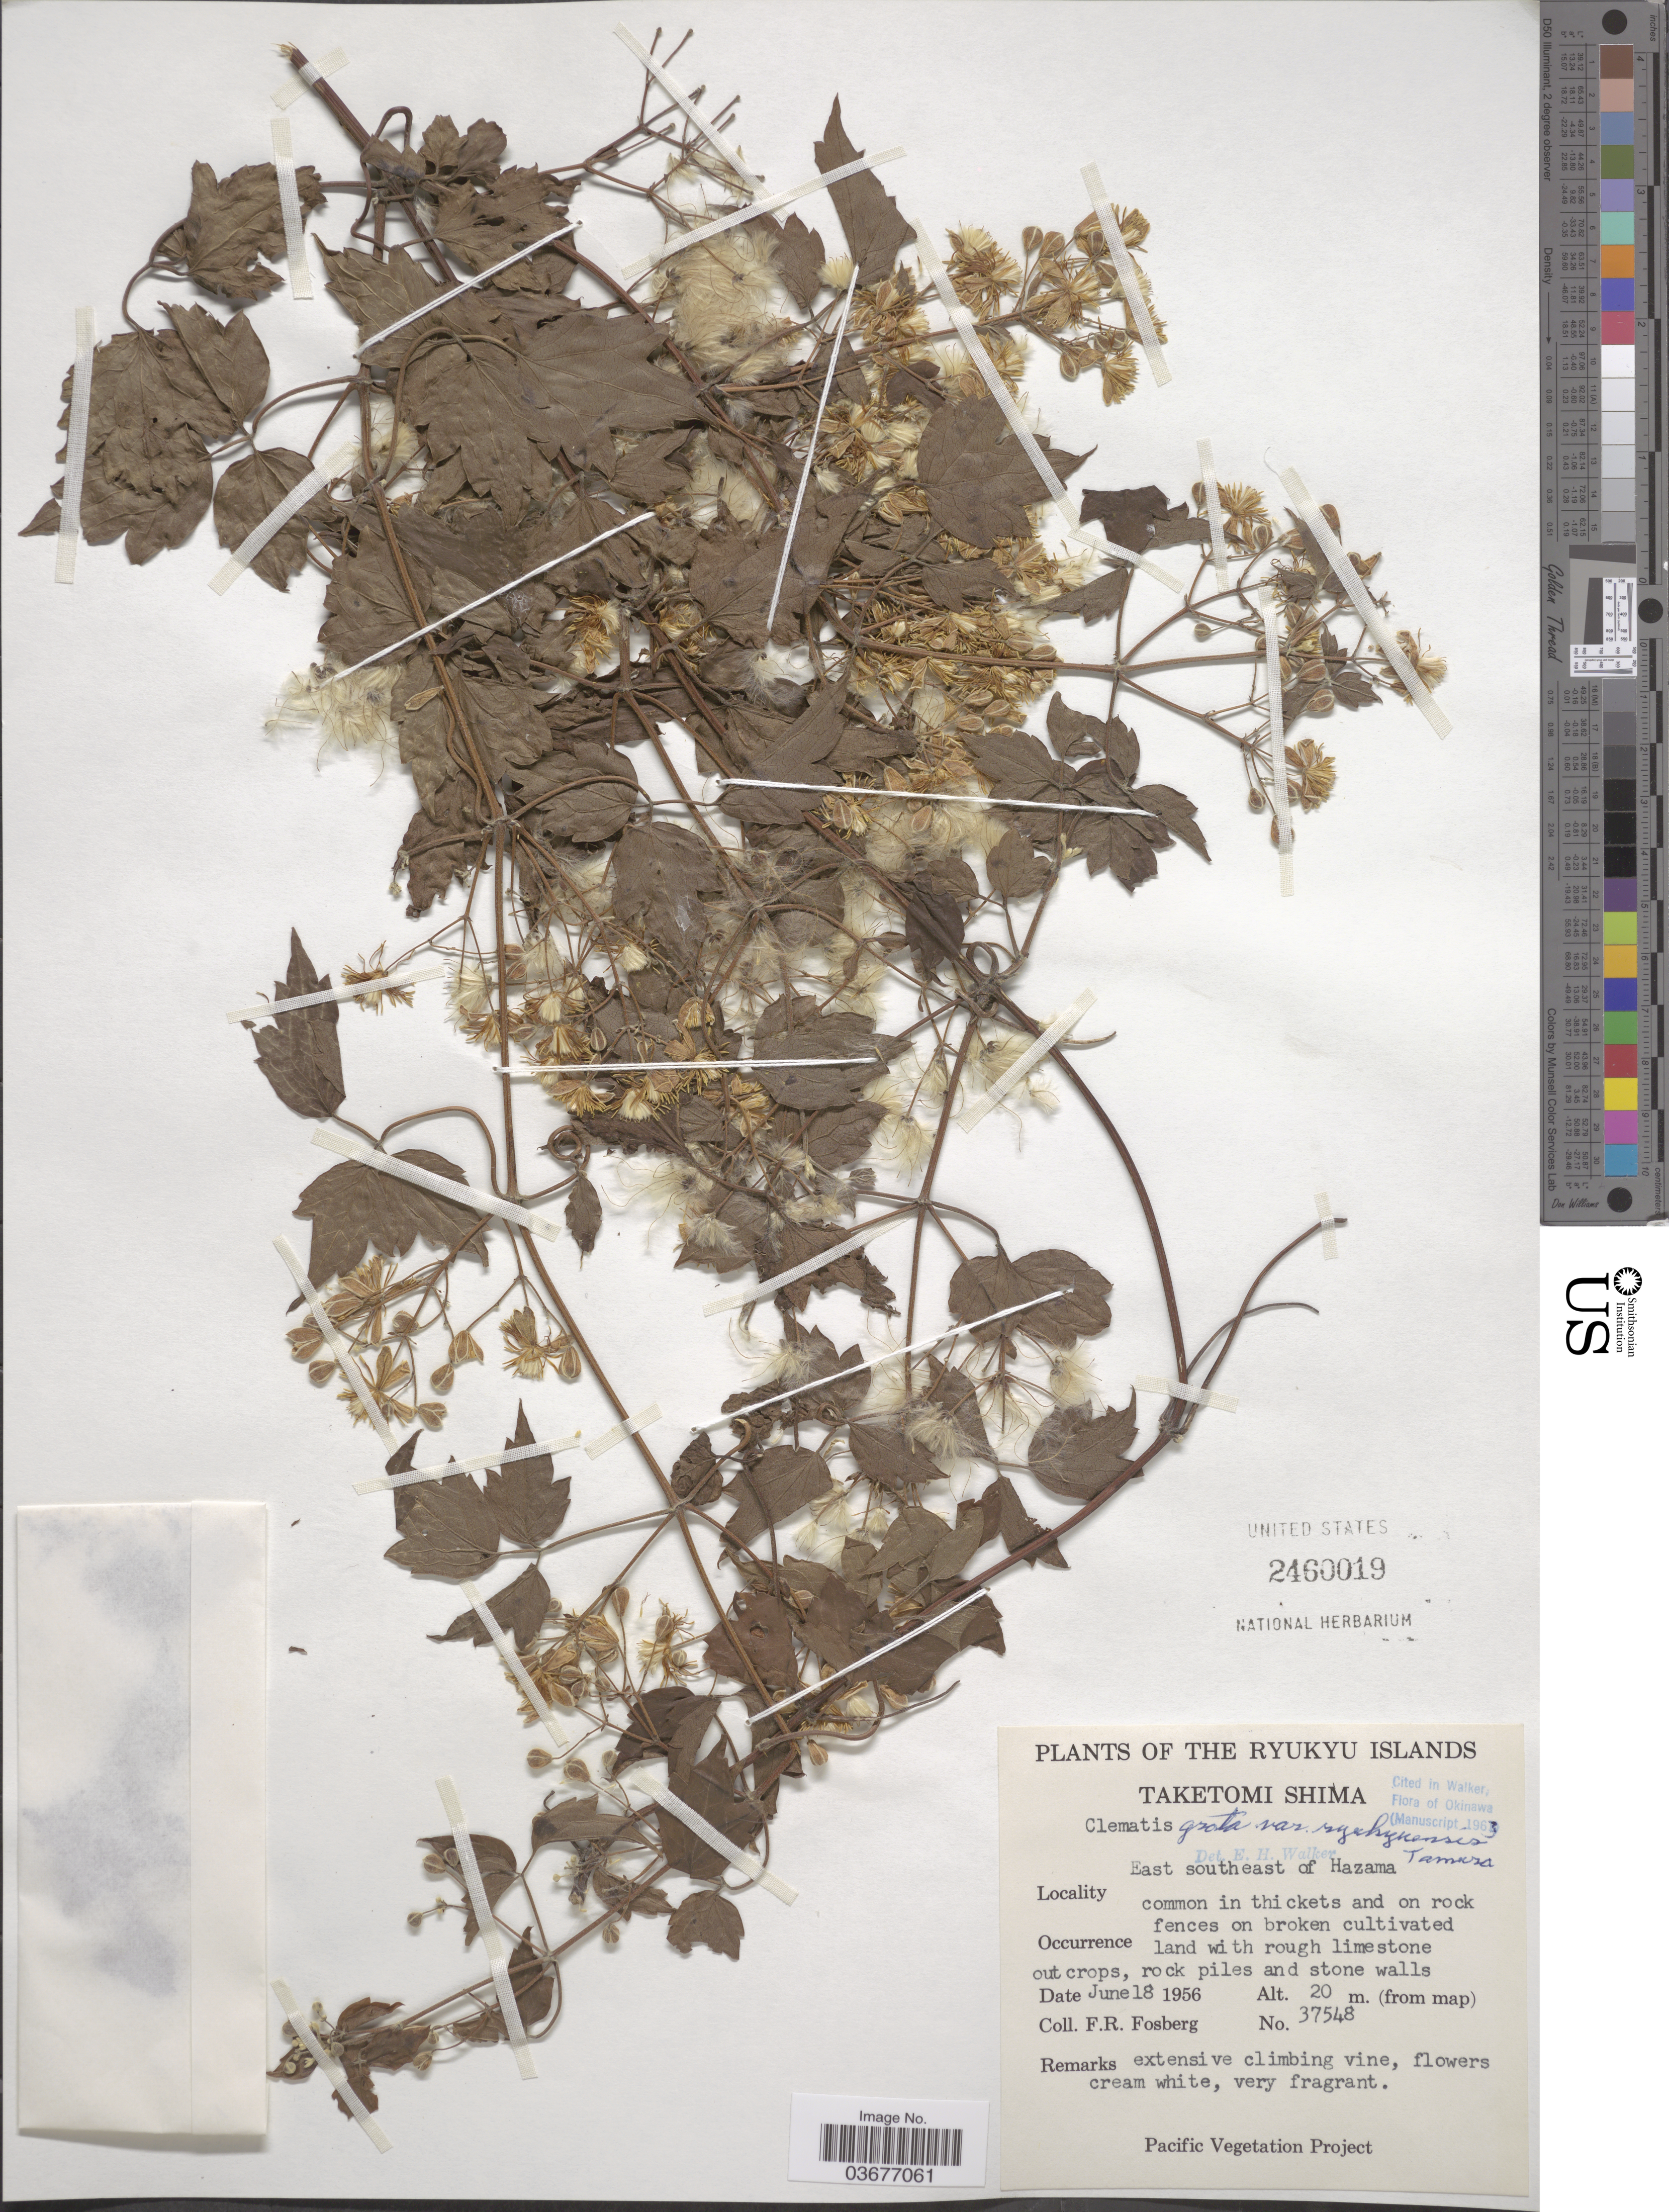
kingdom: Plantae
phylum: Tracheophyta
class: Magnoliopsida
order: Ranunculales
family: Ranunculaceae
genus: Clematis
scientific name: Clematis grata var. ryukiuensis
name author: Tamura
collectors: F. R. Fosberg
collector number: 37548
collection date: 1956-06-18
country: Japan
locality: The Ryukyu Islands. Taketomi Shima. East southeast of Hazama.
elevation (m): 20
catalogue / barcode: US 2460019